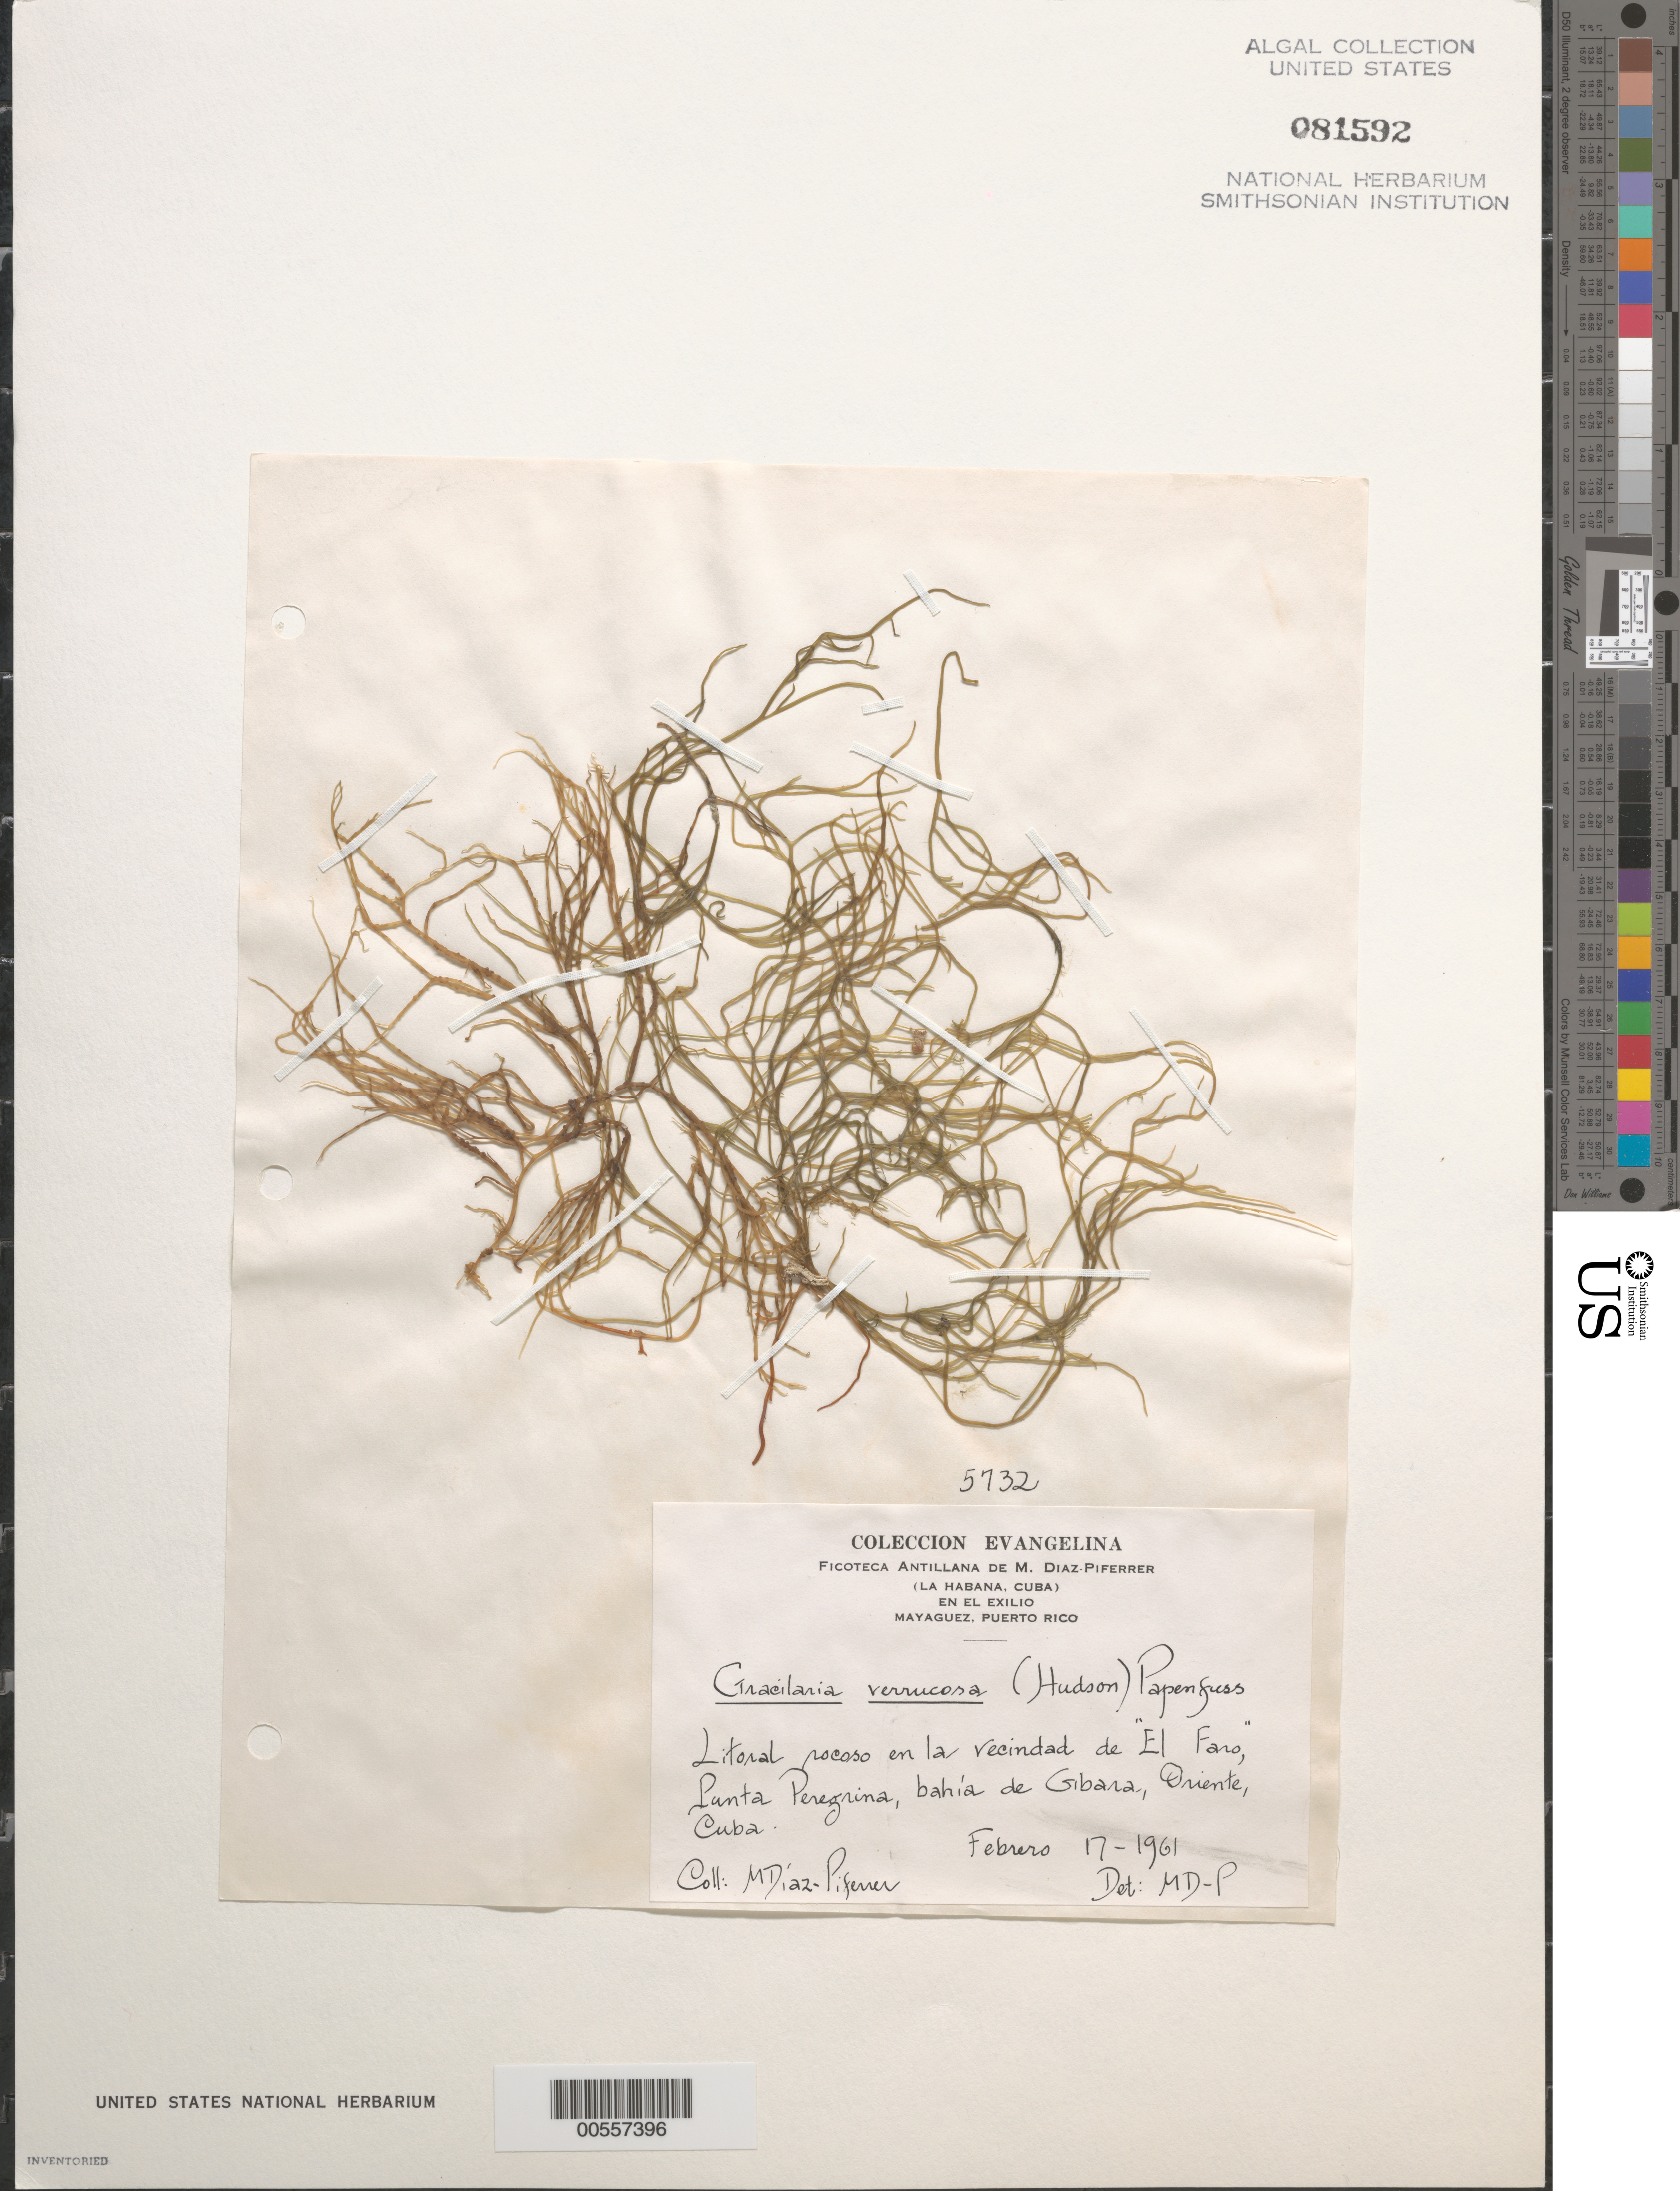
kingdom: Plantae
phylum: Rhodophyta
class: Florideophyceae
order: Gracilariales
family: Gracilariaceae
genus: Gracilariopsis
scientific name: Gracilariopsis longissima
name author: (S.G. Gmel.) Steentoft et al.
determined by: Algae name updating Project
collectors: M. Diaz-Piferrer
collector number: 5732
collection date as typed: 17 Feb 1961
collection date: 1961-02-17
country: Cuba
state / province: Santiago de Cuba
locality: El Faro area, Punta Peregrina, Bahia de Gibara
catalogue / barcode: US 81592